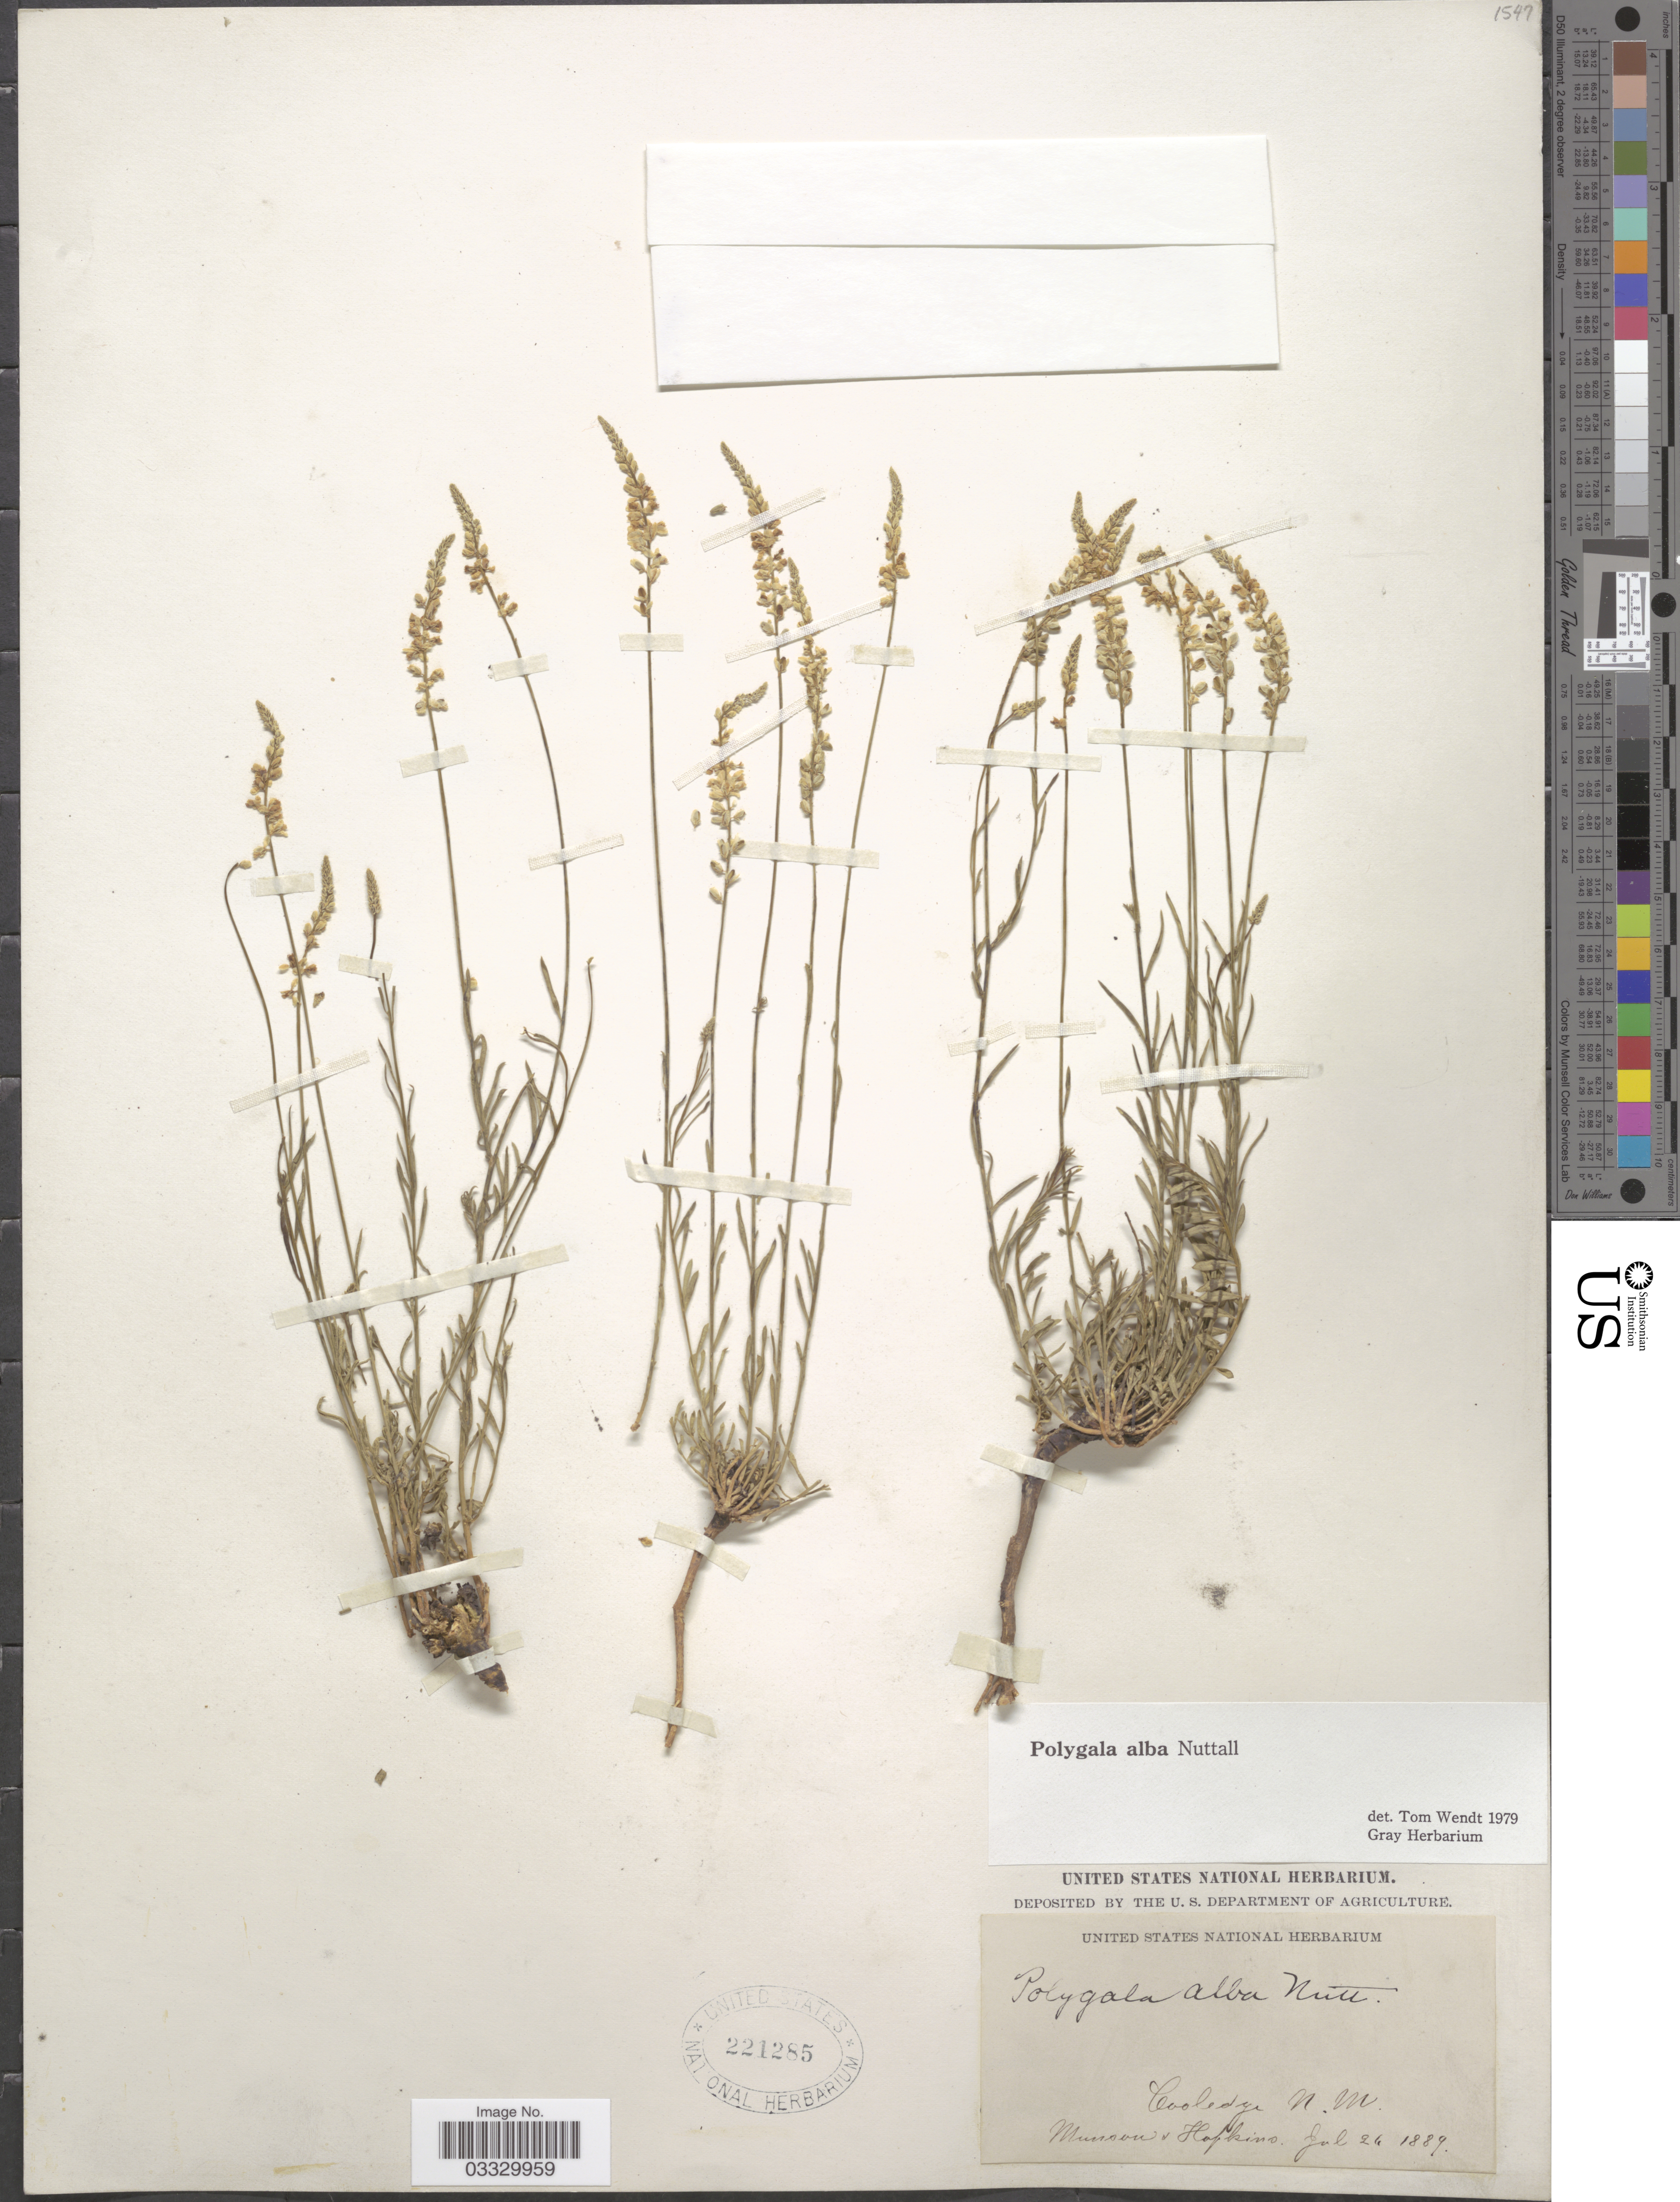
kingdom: Plantae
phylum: Tracheophyta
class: Magnoliopsida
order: Fabales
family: Polygalaceae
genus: Polygala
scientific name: Polygala alba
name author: Nutt.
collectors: -. Munson & -- Hopkins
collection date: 1889-07-26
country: United States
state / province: New Mexico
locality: Cooledge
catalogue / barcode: US 221285